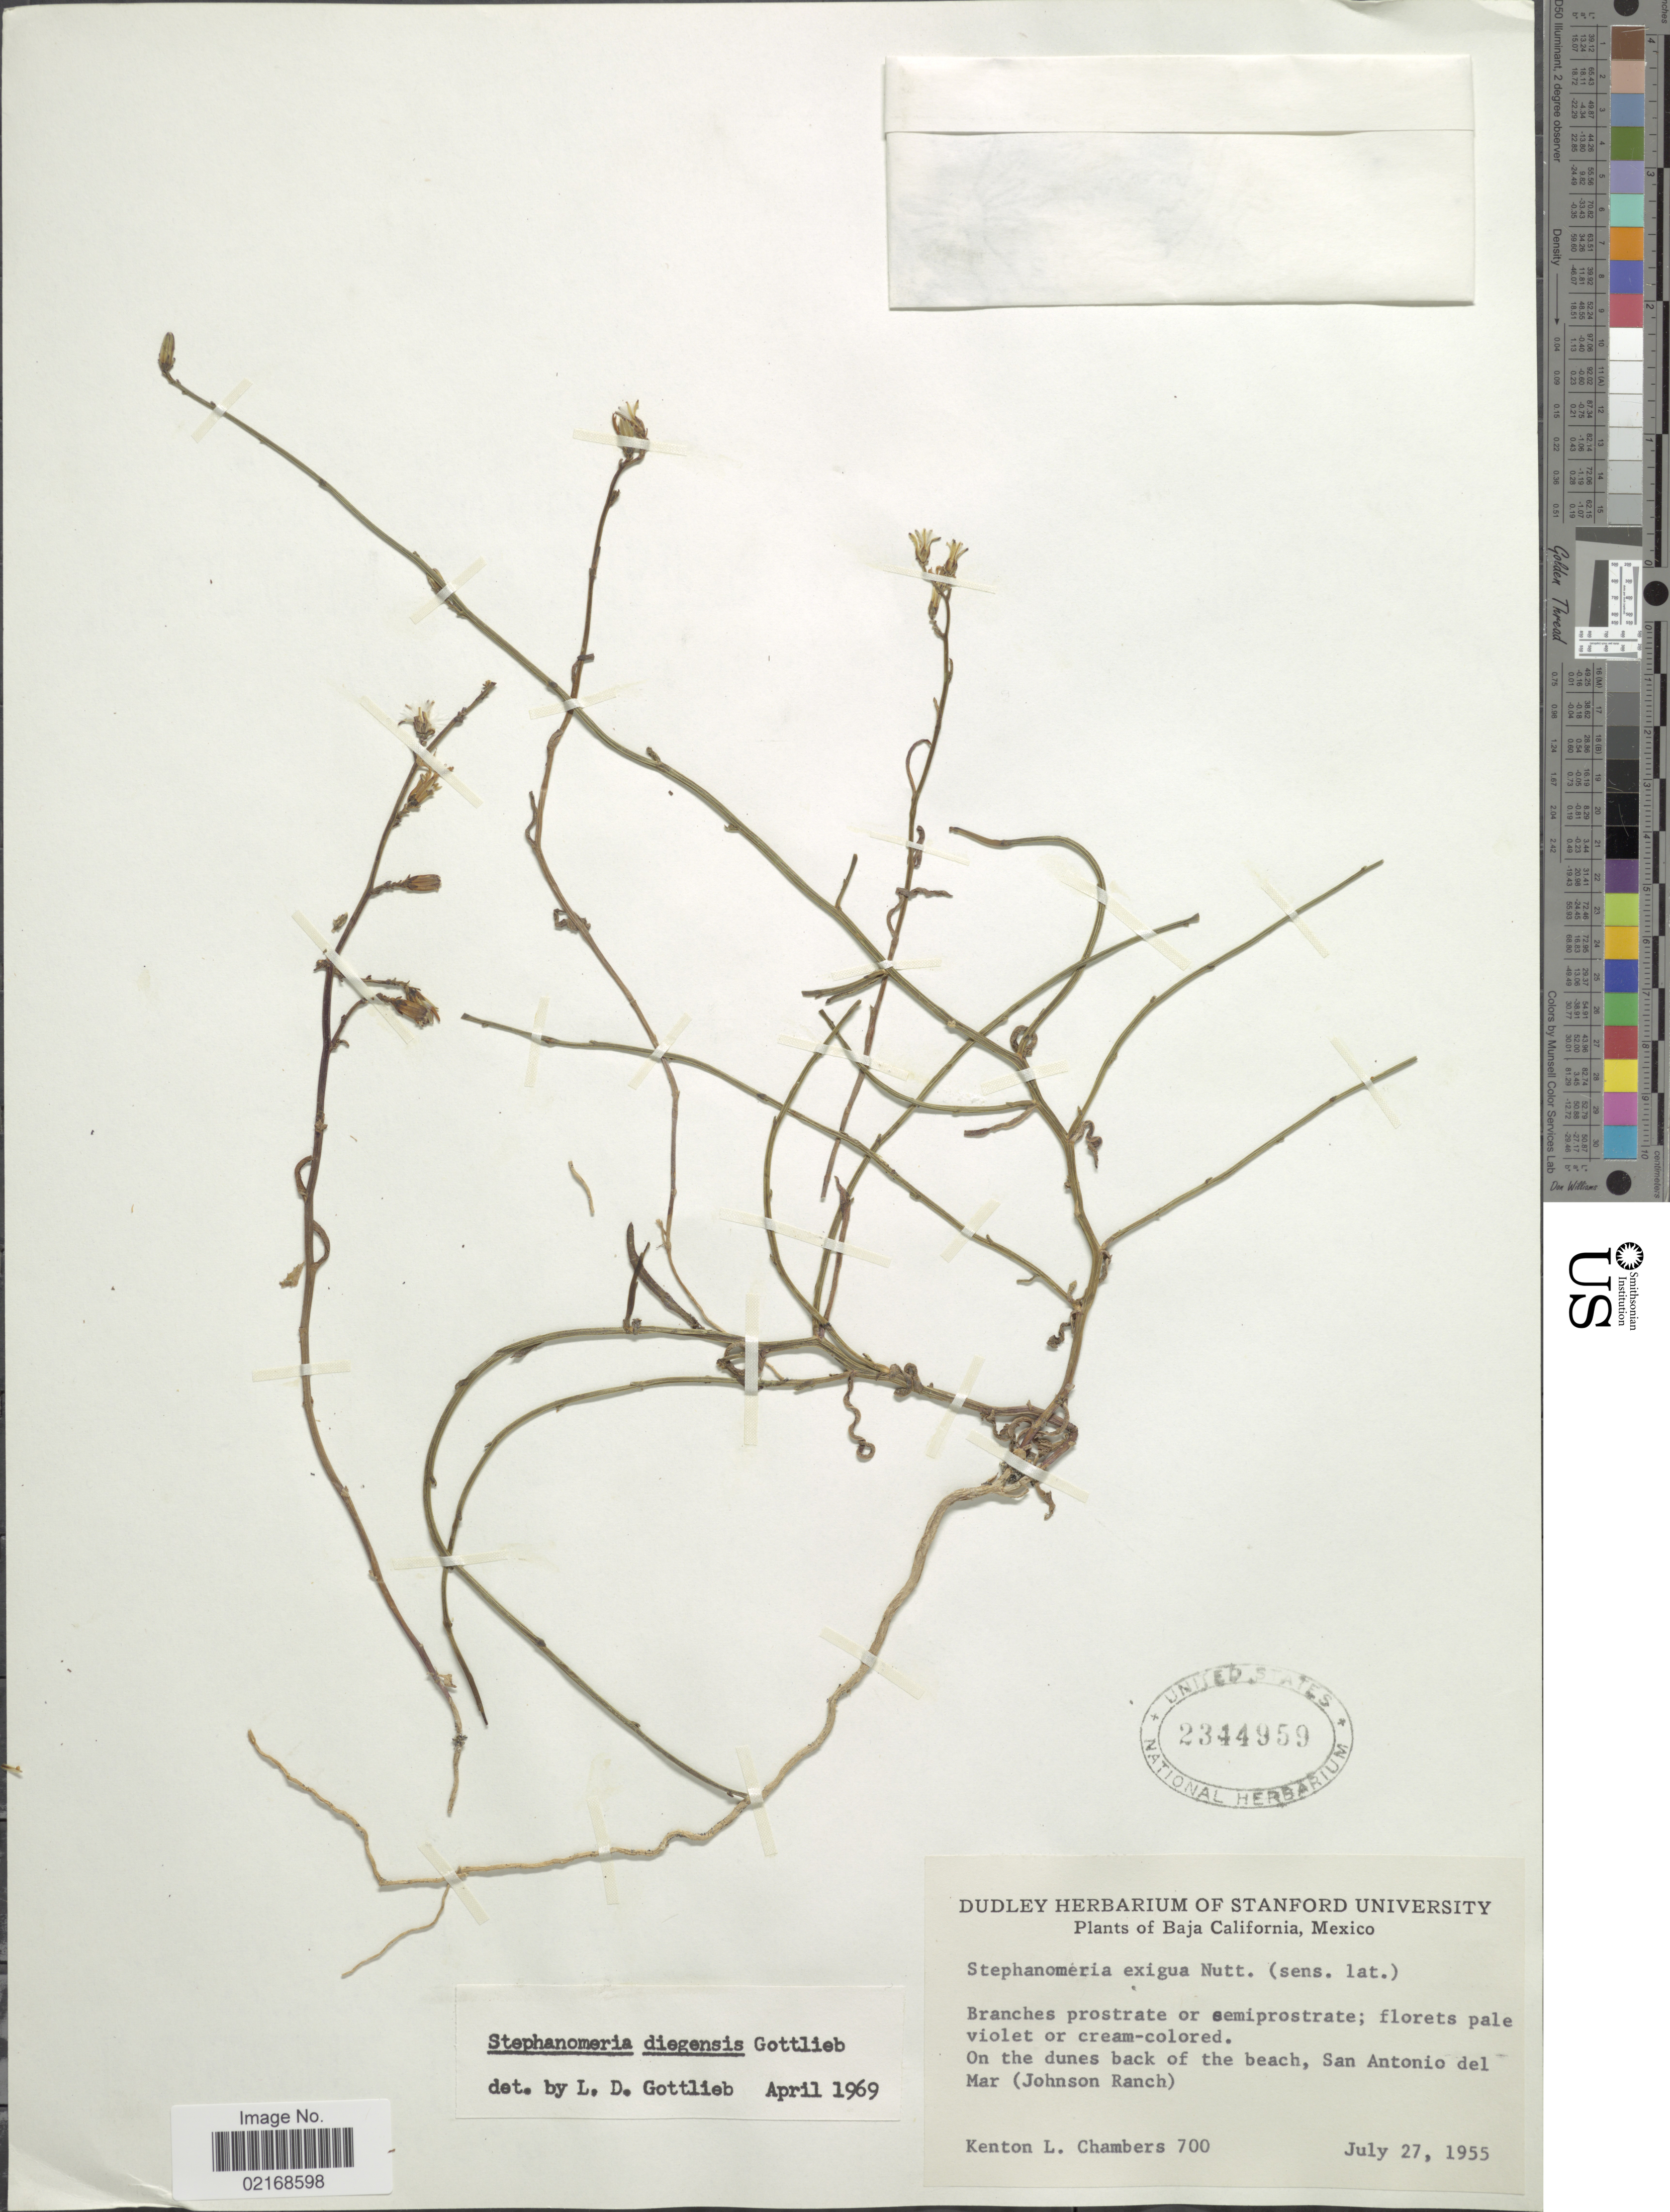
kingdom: Plantae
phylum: Tracheophyta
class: Magnoliopsida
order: Asterales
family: Asteraceae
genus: Stephanomeria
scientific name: Stephanomeria diegensis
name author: Gottlieb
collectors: K. L. Chambers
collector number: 700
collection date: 1955-07-27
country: Mexico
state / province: Baja California Norte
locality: On the dunes back of the beach, San Antonio Del Mar (Johnson Ranch)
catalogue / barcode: US 2344959